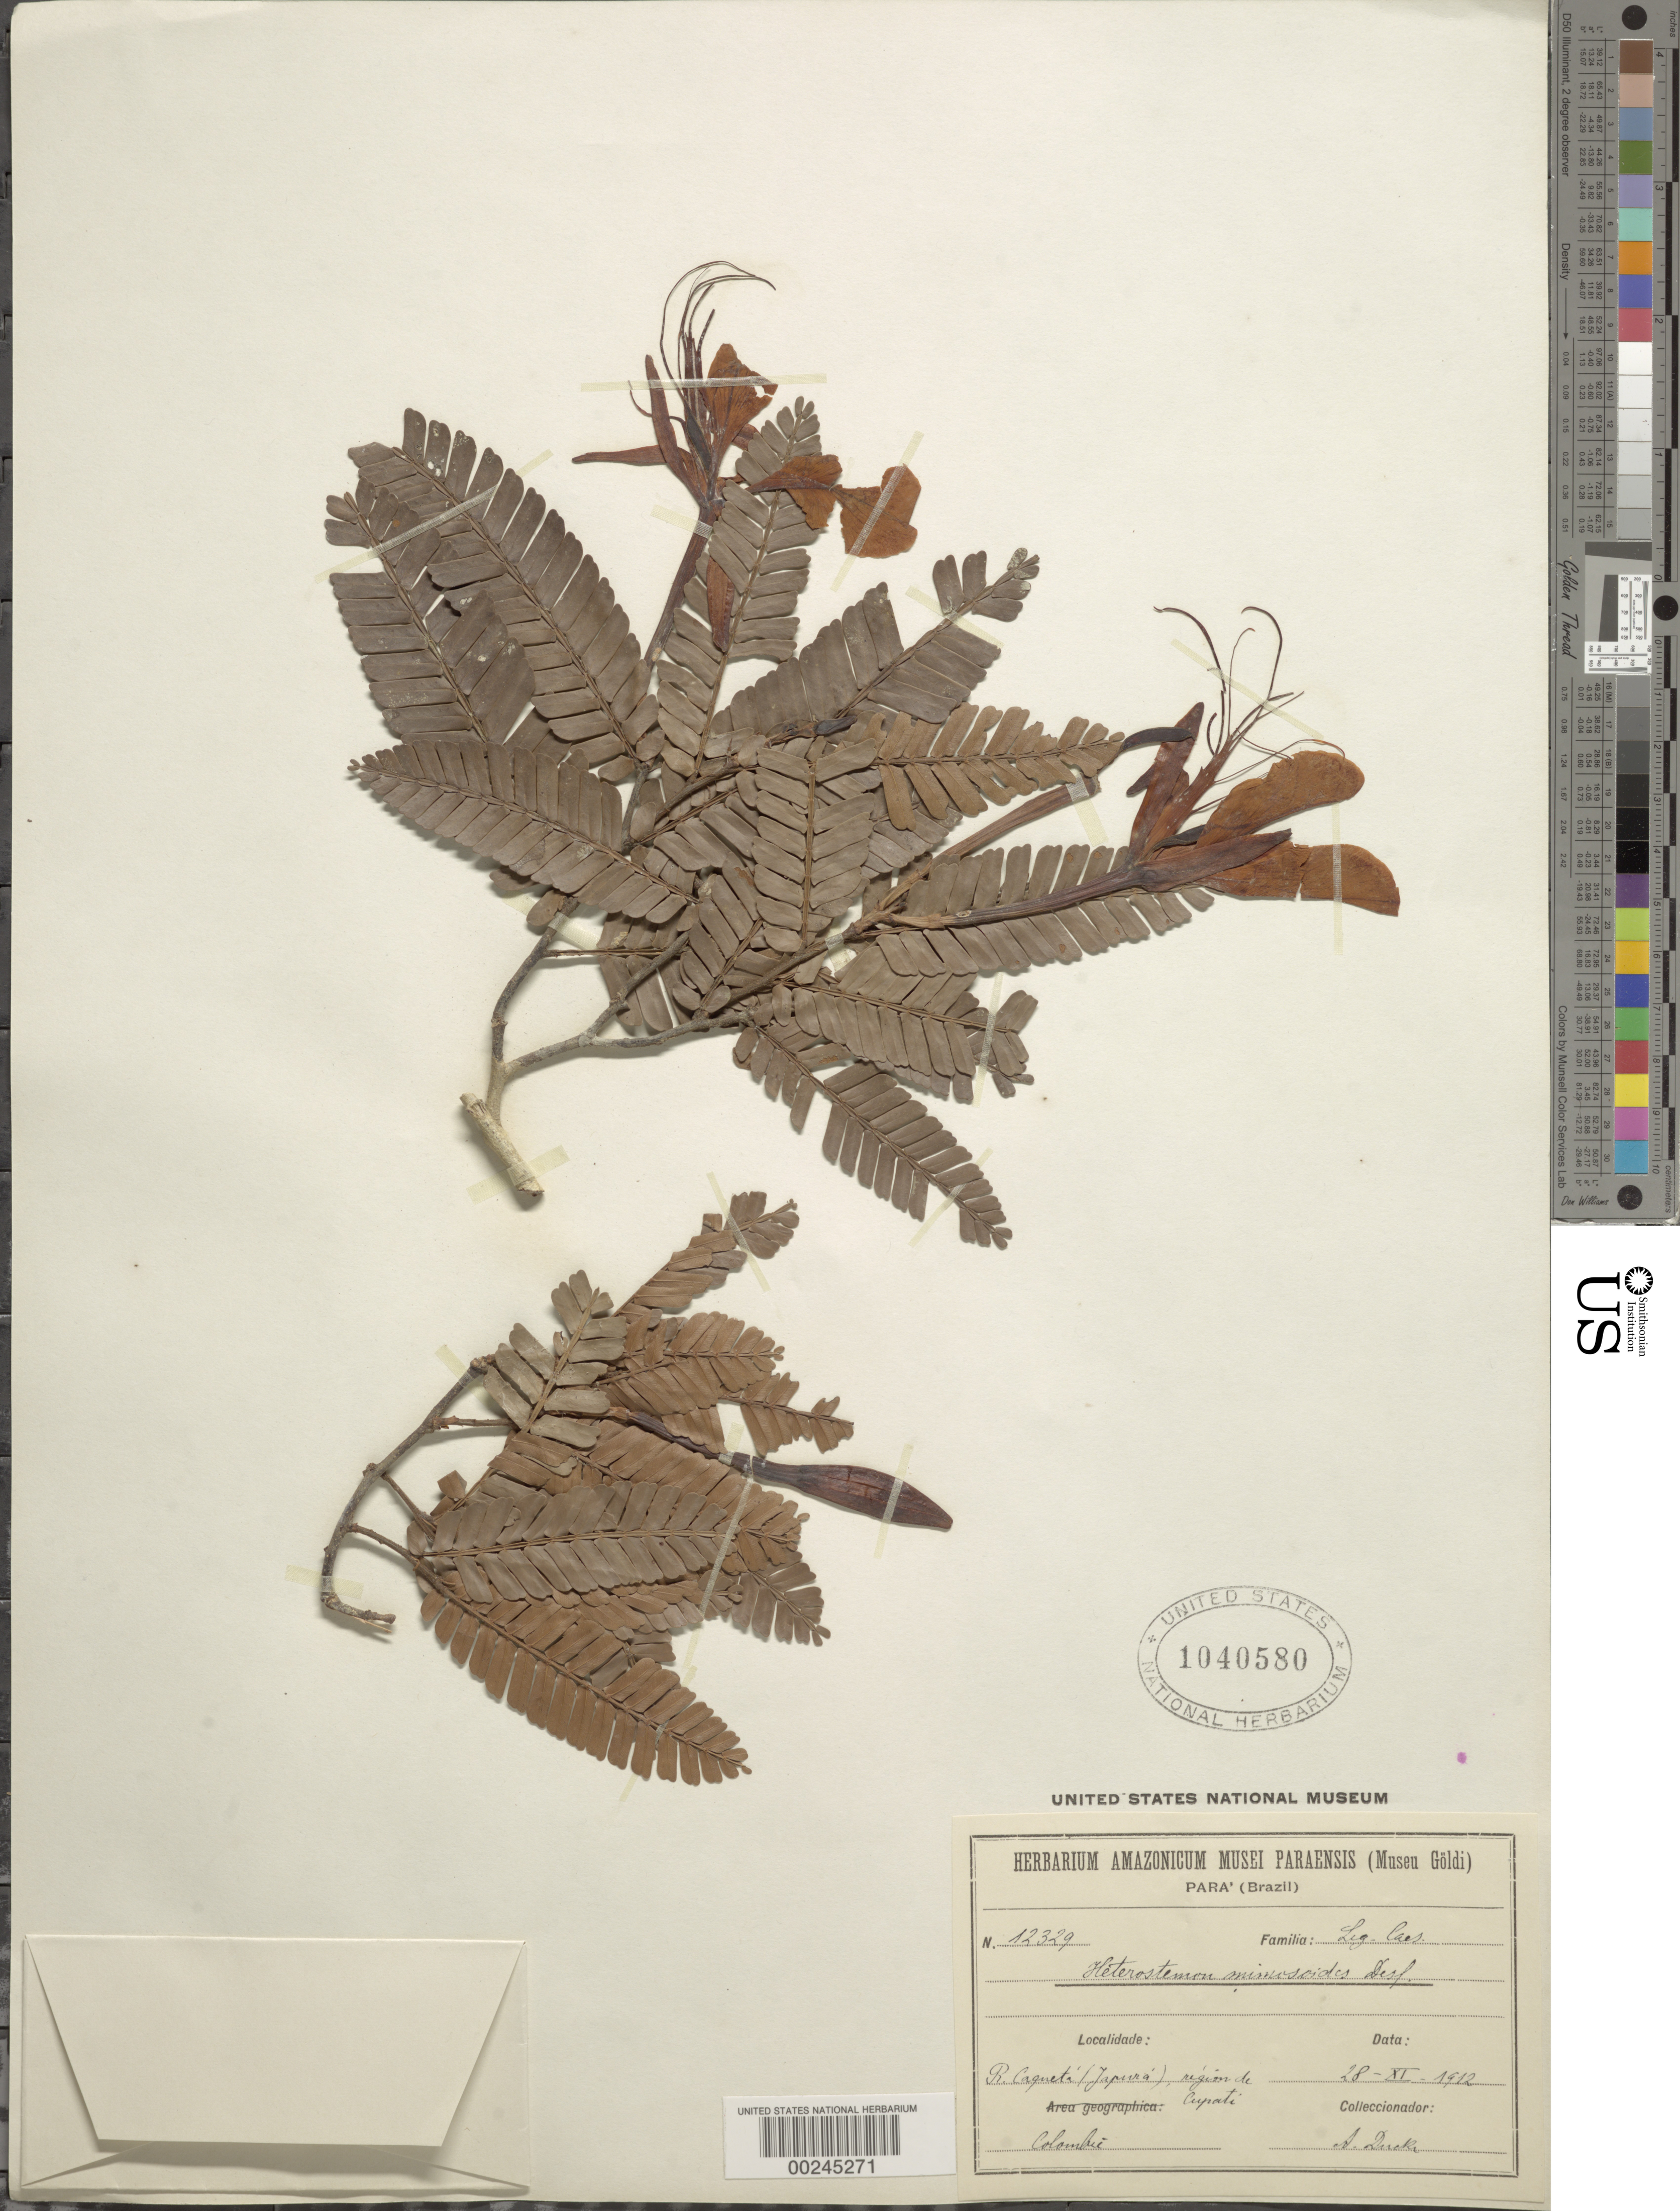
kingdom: Plantae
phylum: Tracheophyta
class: Magnoliopsida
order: Fabales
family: Fabaceae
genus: Heterostemon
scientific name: Heterostemon mimosoides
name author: Desf.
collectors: A. Ducke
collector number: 12329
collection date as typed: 28 Nov 1912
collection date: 1912-11-28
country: Colombia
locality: Rio Caqueta, Japura, region of Cupate.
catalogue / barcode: US 1040580